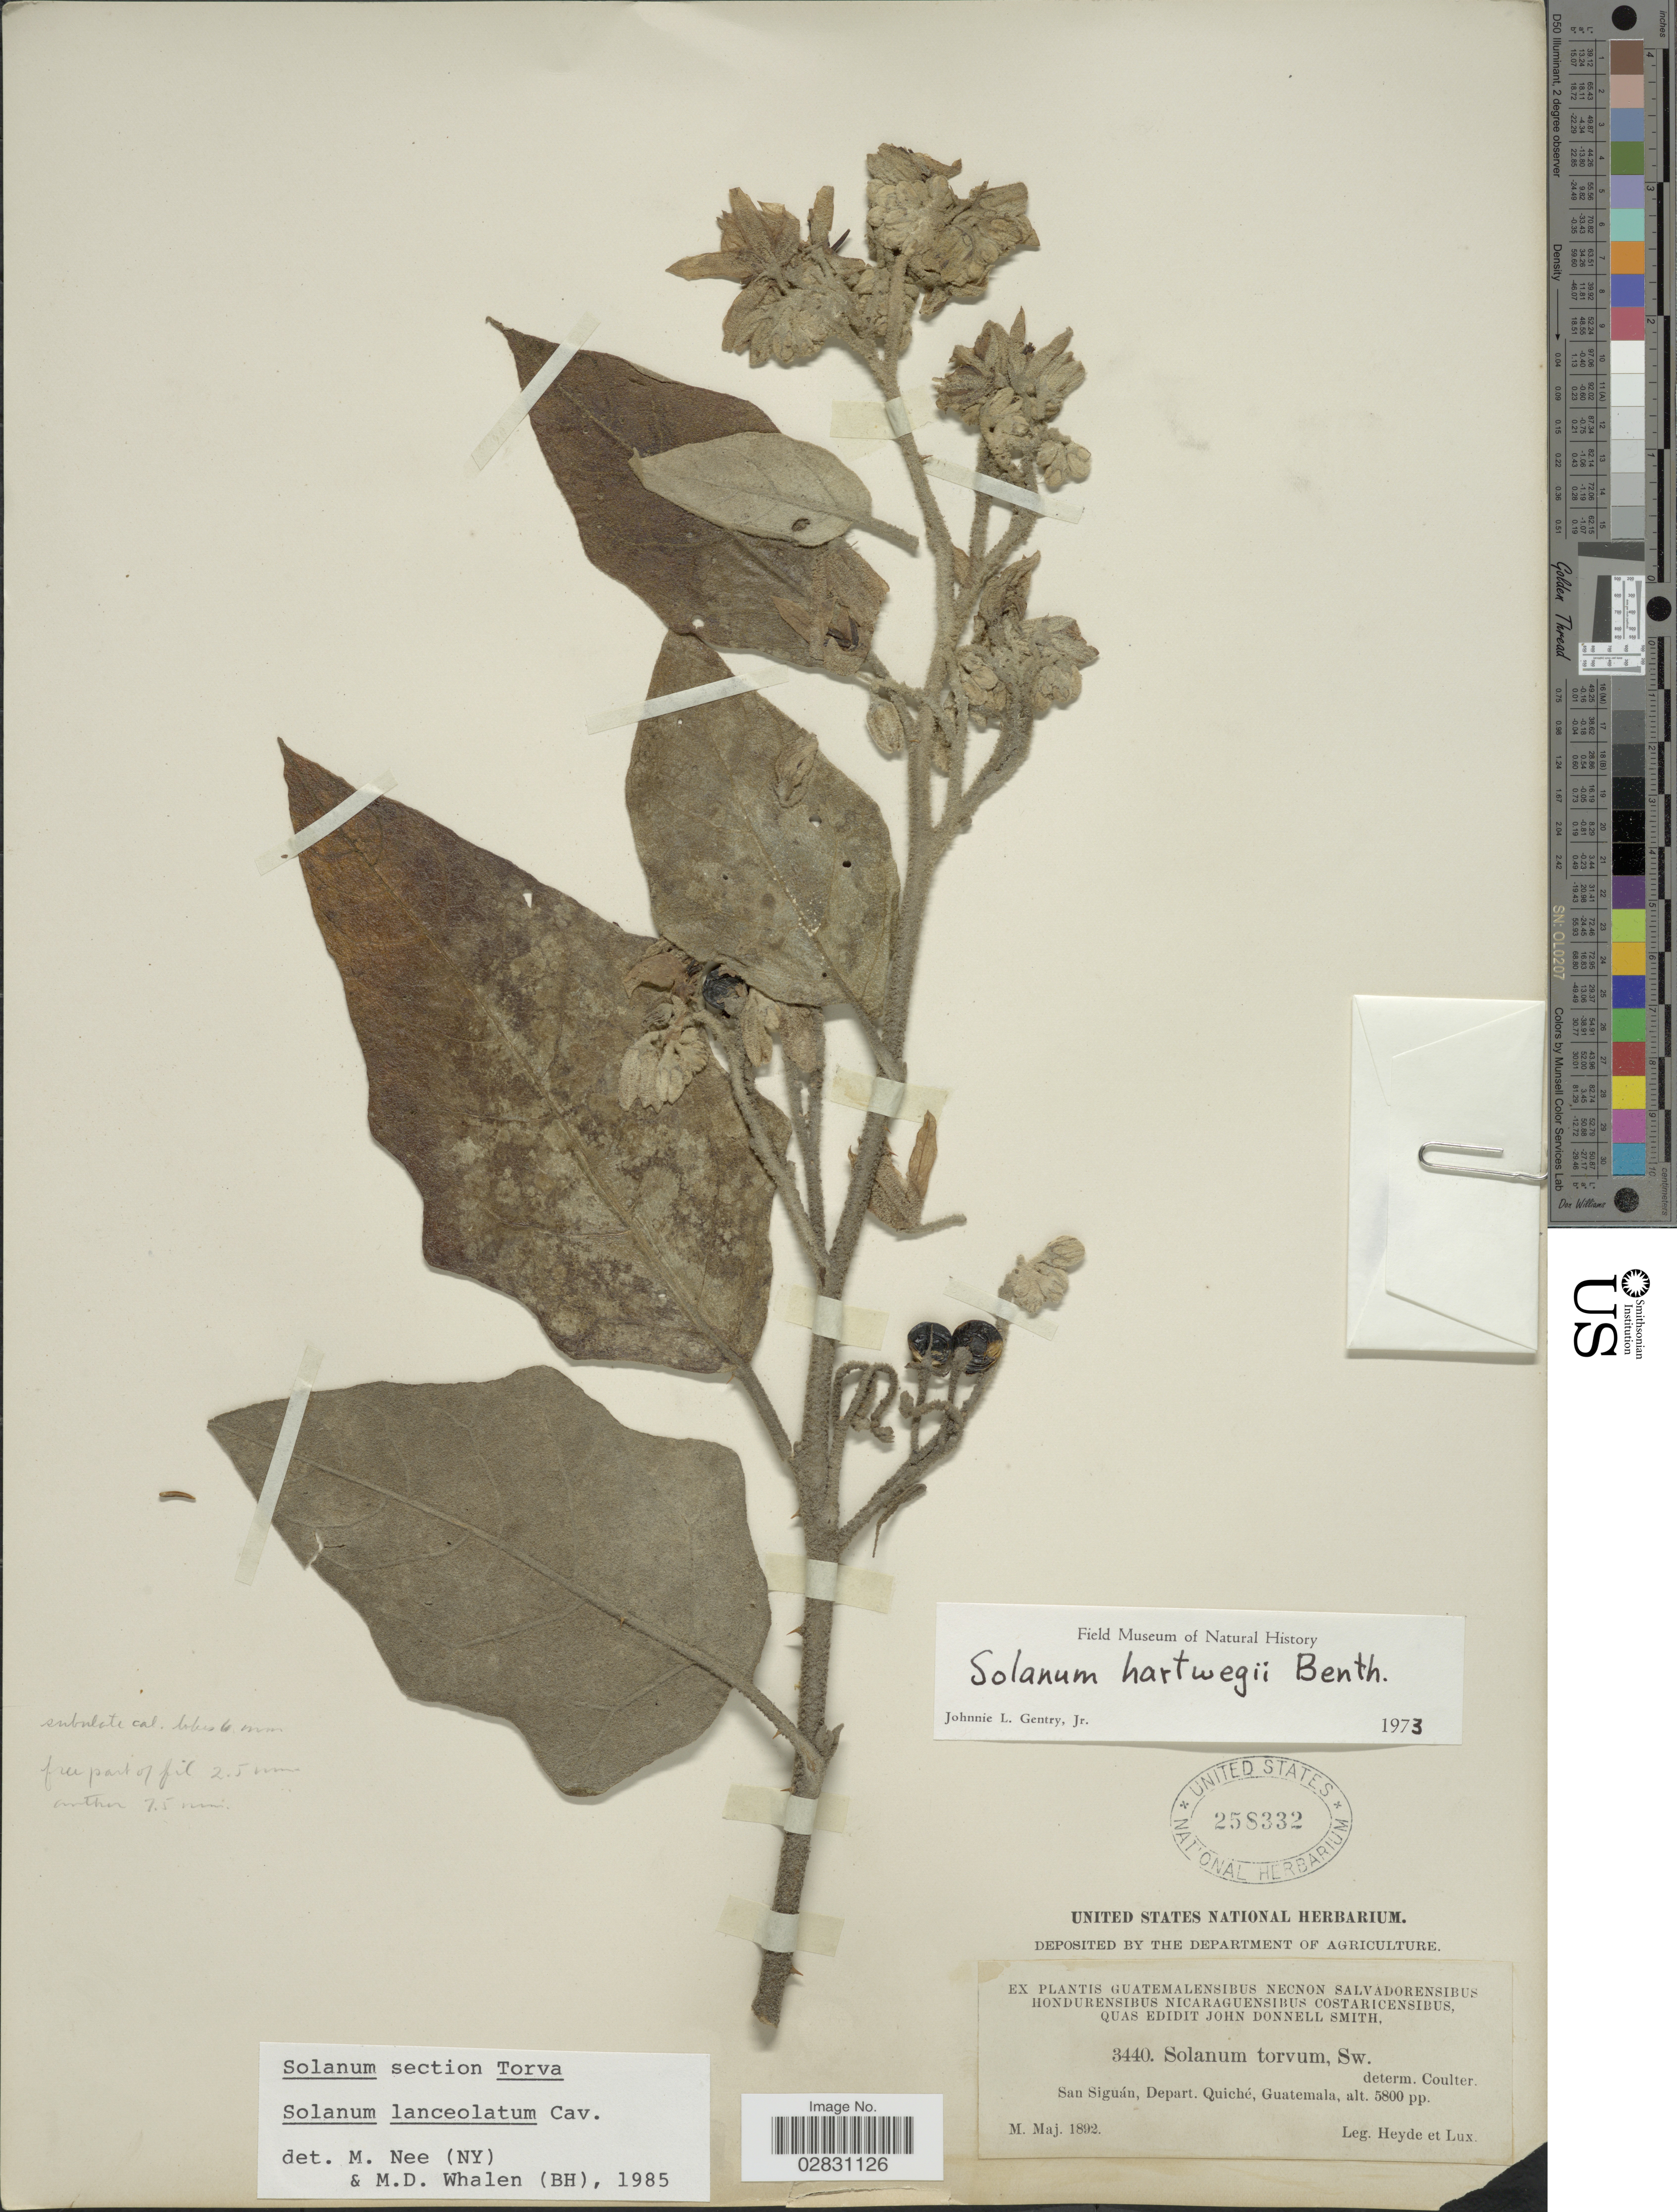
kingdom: Plantae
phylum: Tracheophyta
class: Magnoliopsida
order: Solanales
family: Solanaceae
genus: Solanum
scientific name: Solanum lanceolatum Berthault, nom. illeg.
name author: Berthault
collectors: Heyde & Lux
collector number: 3440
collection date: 1892-05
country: Guatemala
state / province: El Quiché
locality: San Siguán, Depart. Quiché.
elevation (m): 1768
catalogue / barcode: US 258332